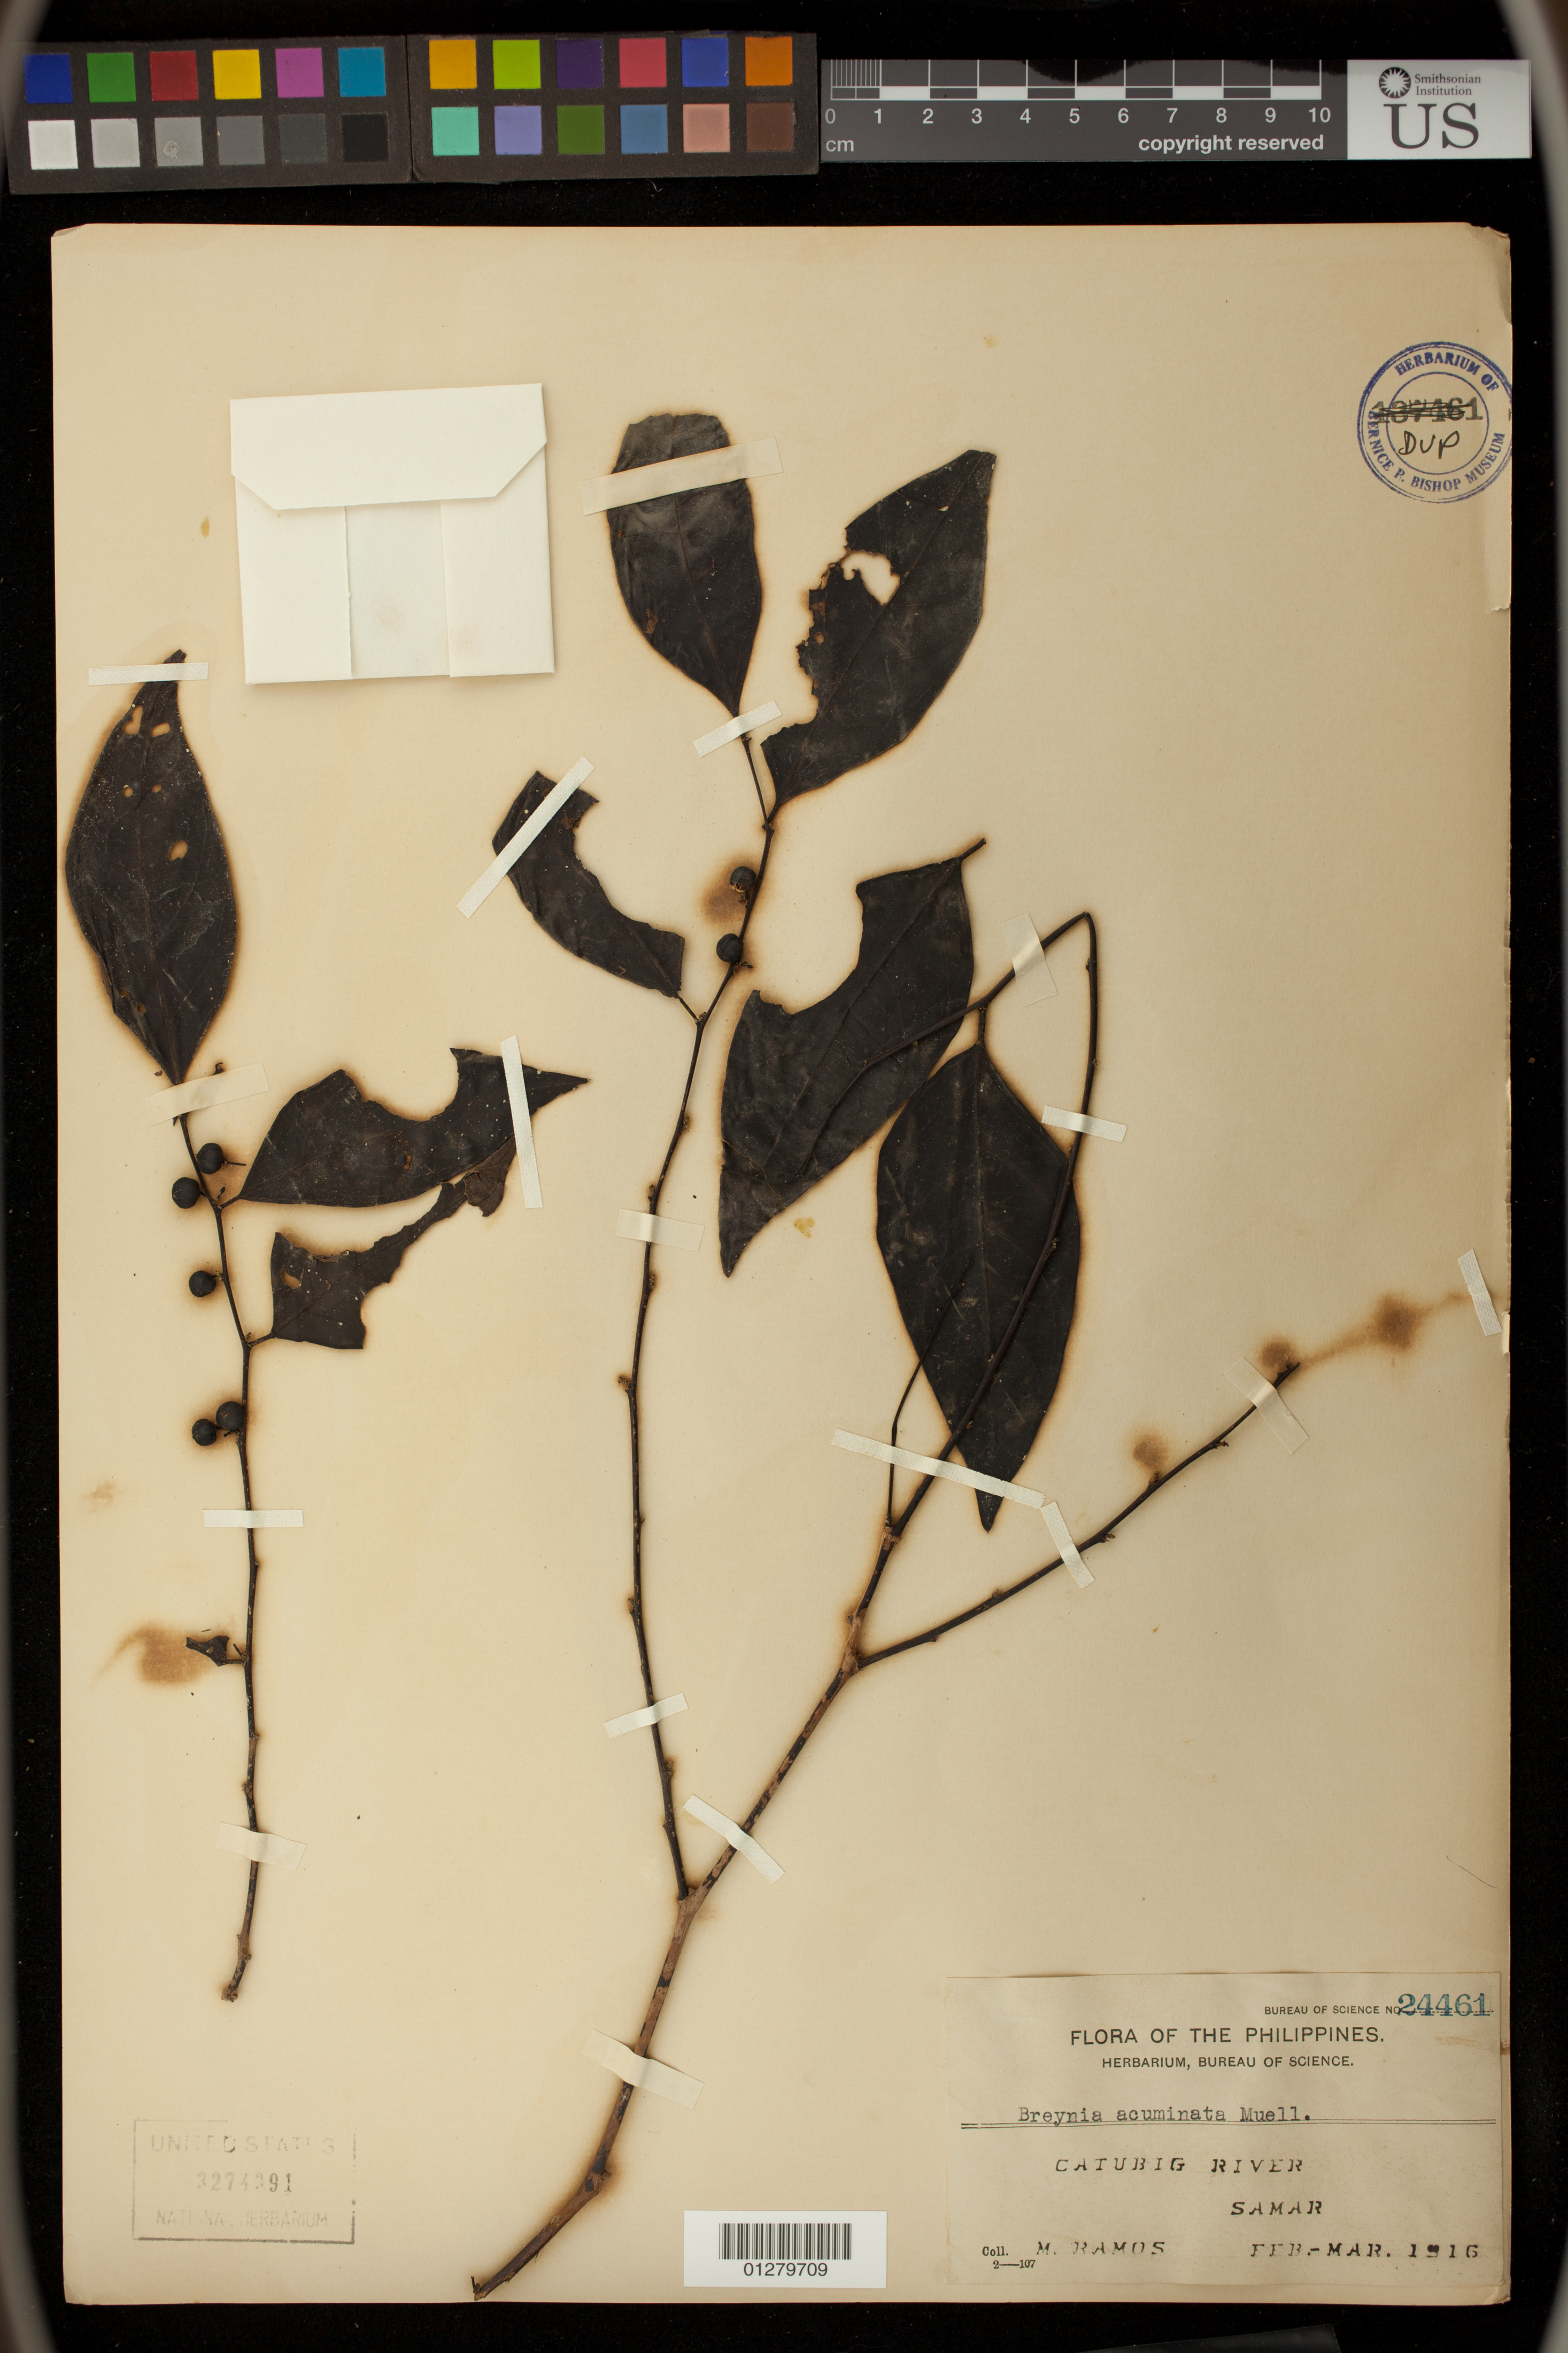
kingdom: Plantae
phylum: Tracheophyta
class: Magnoliopsida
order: Malpighiales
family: Phyllanthaceae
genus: Breynia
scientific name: Breynia racemosa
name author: (Blume) Müll. Arg.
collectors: M. Ramos & M. Ramos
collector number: Bur. Sci. 24461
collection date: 1916-02/1916-03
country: Philippines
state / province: Eastern Visayas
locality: Catubig River, Samar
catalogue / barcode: US 3274391